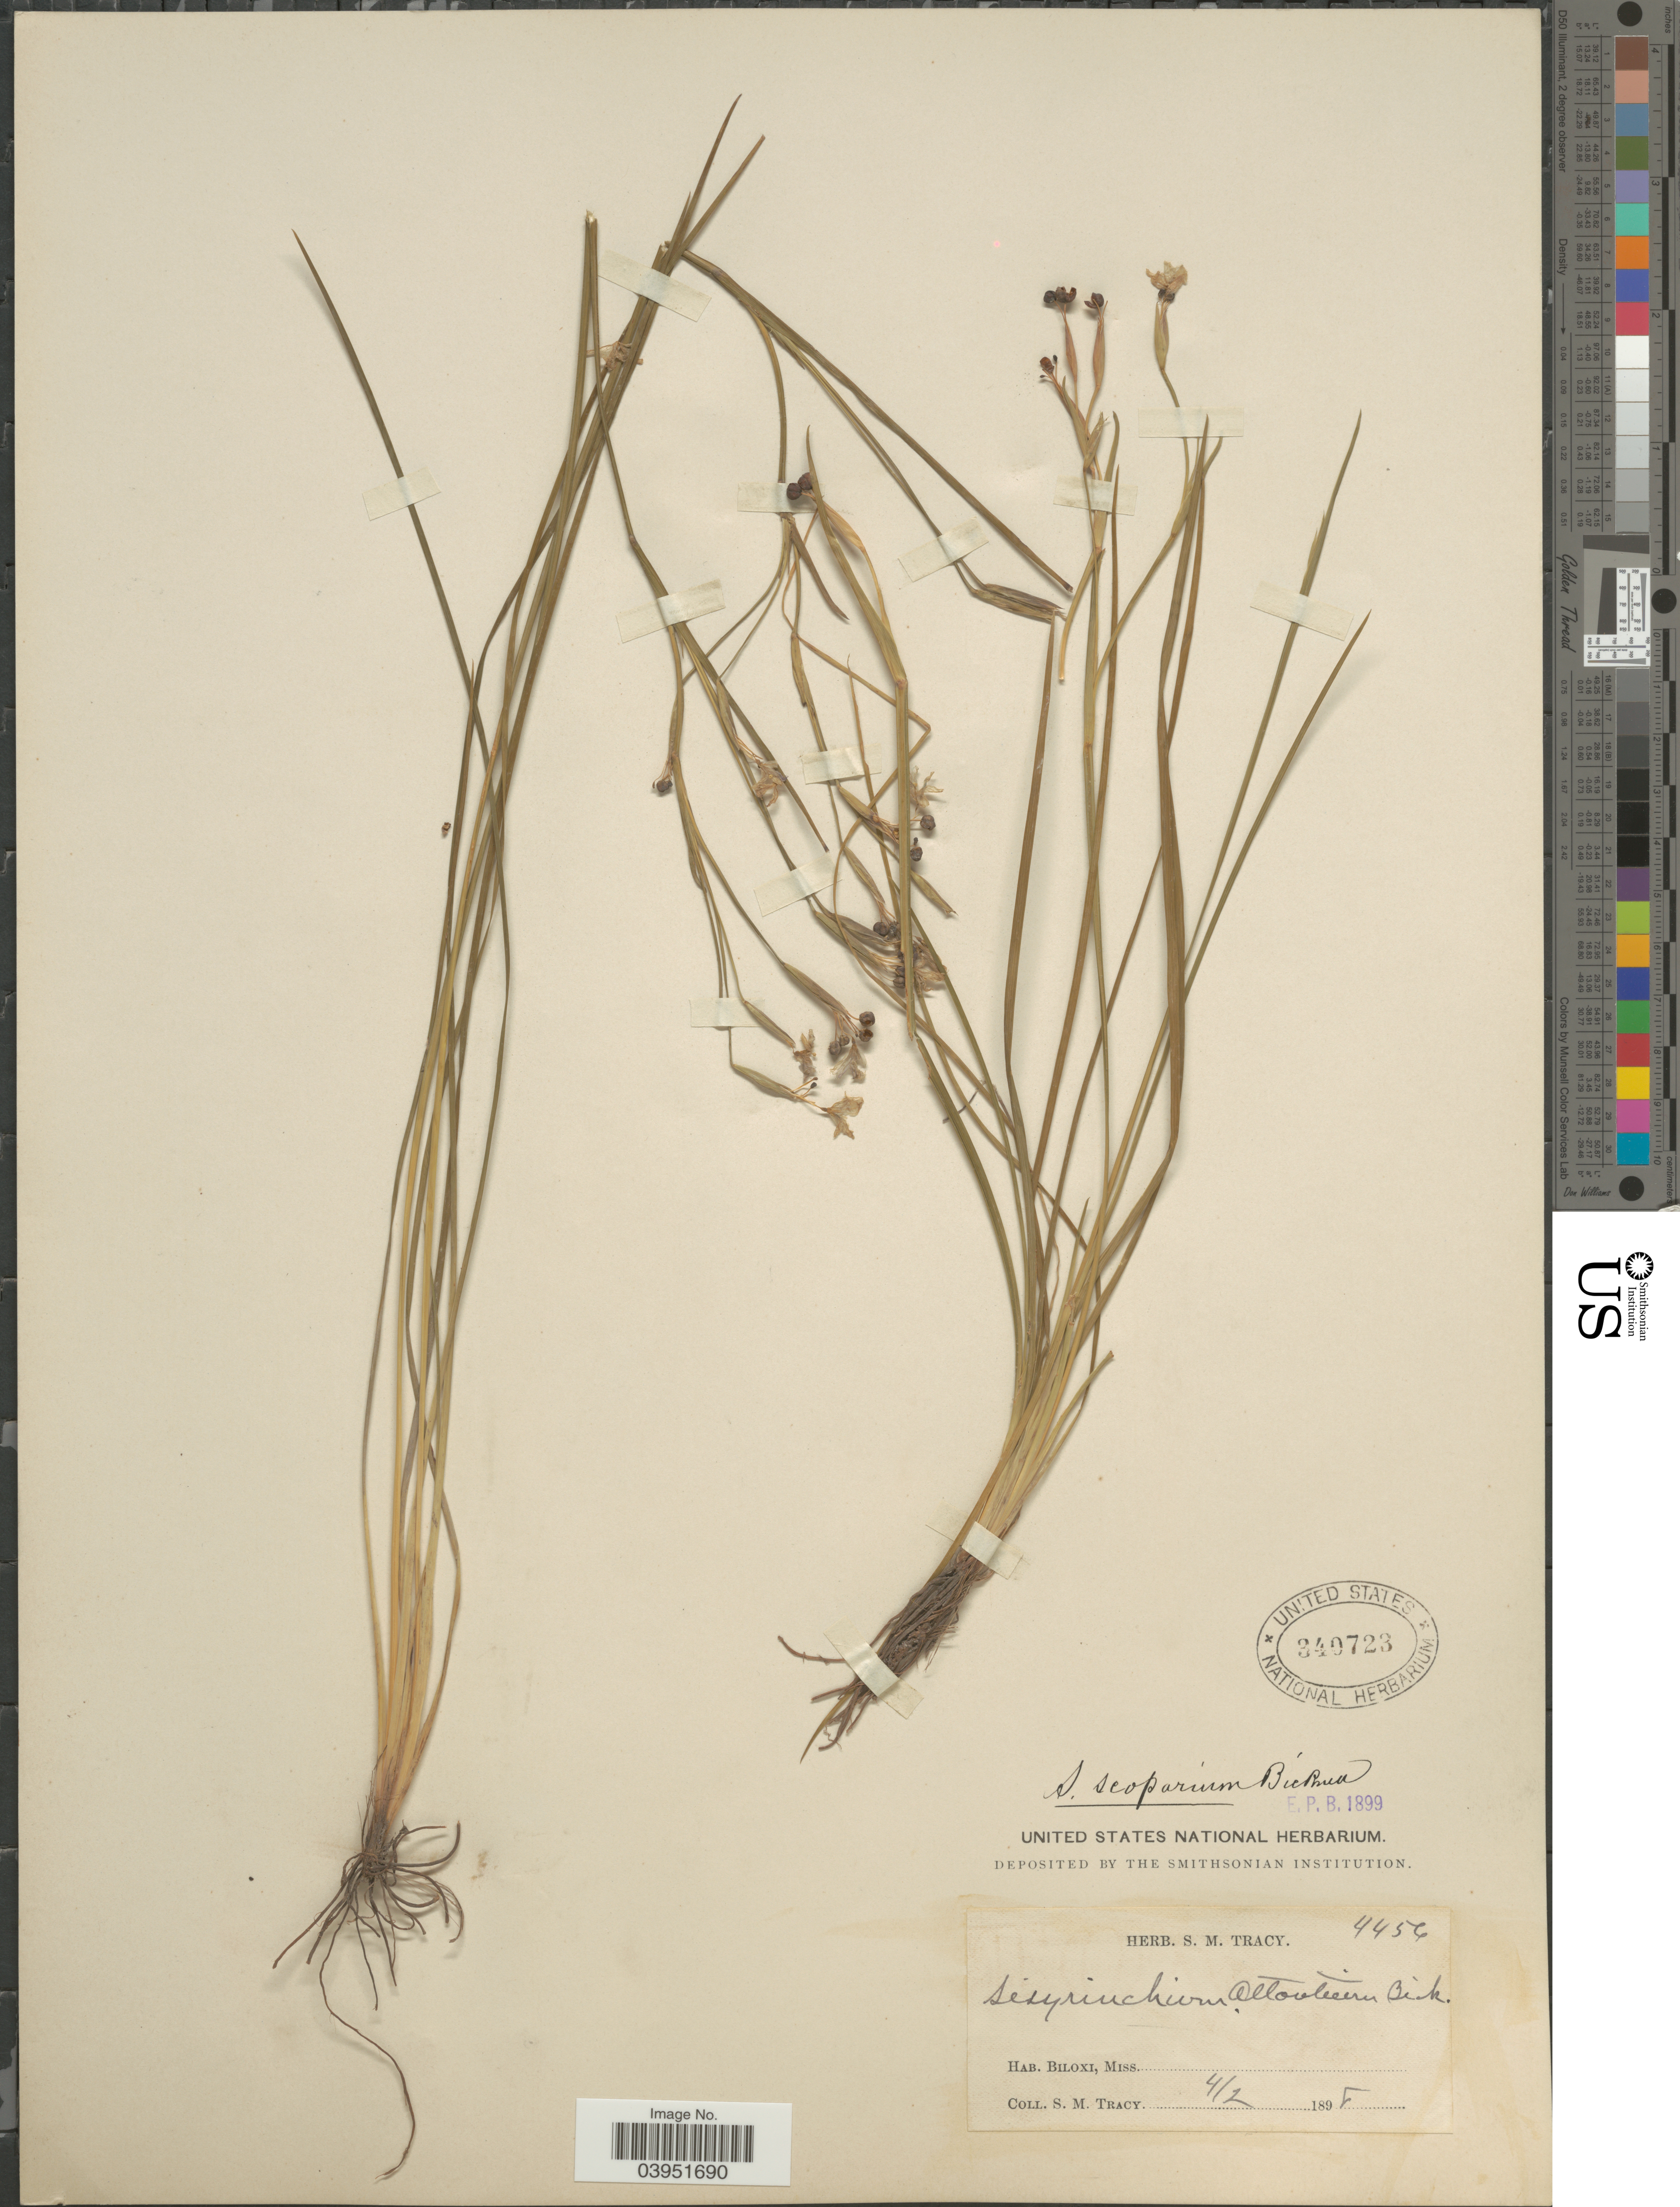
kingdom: Plantae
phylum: Tracheophyta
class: Liliopsida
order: Asparagales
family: Iridaceae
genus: Sisyrinchium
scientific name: Sisyrinchium scoparium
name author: E.P. Bicknell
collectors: S. M. Tracy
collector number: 4456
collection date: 1898-04-02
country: United States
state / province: Mississippi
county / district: Harrison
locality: Biloxi.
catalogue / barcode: US 340723